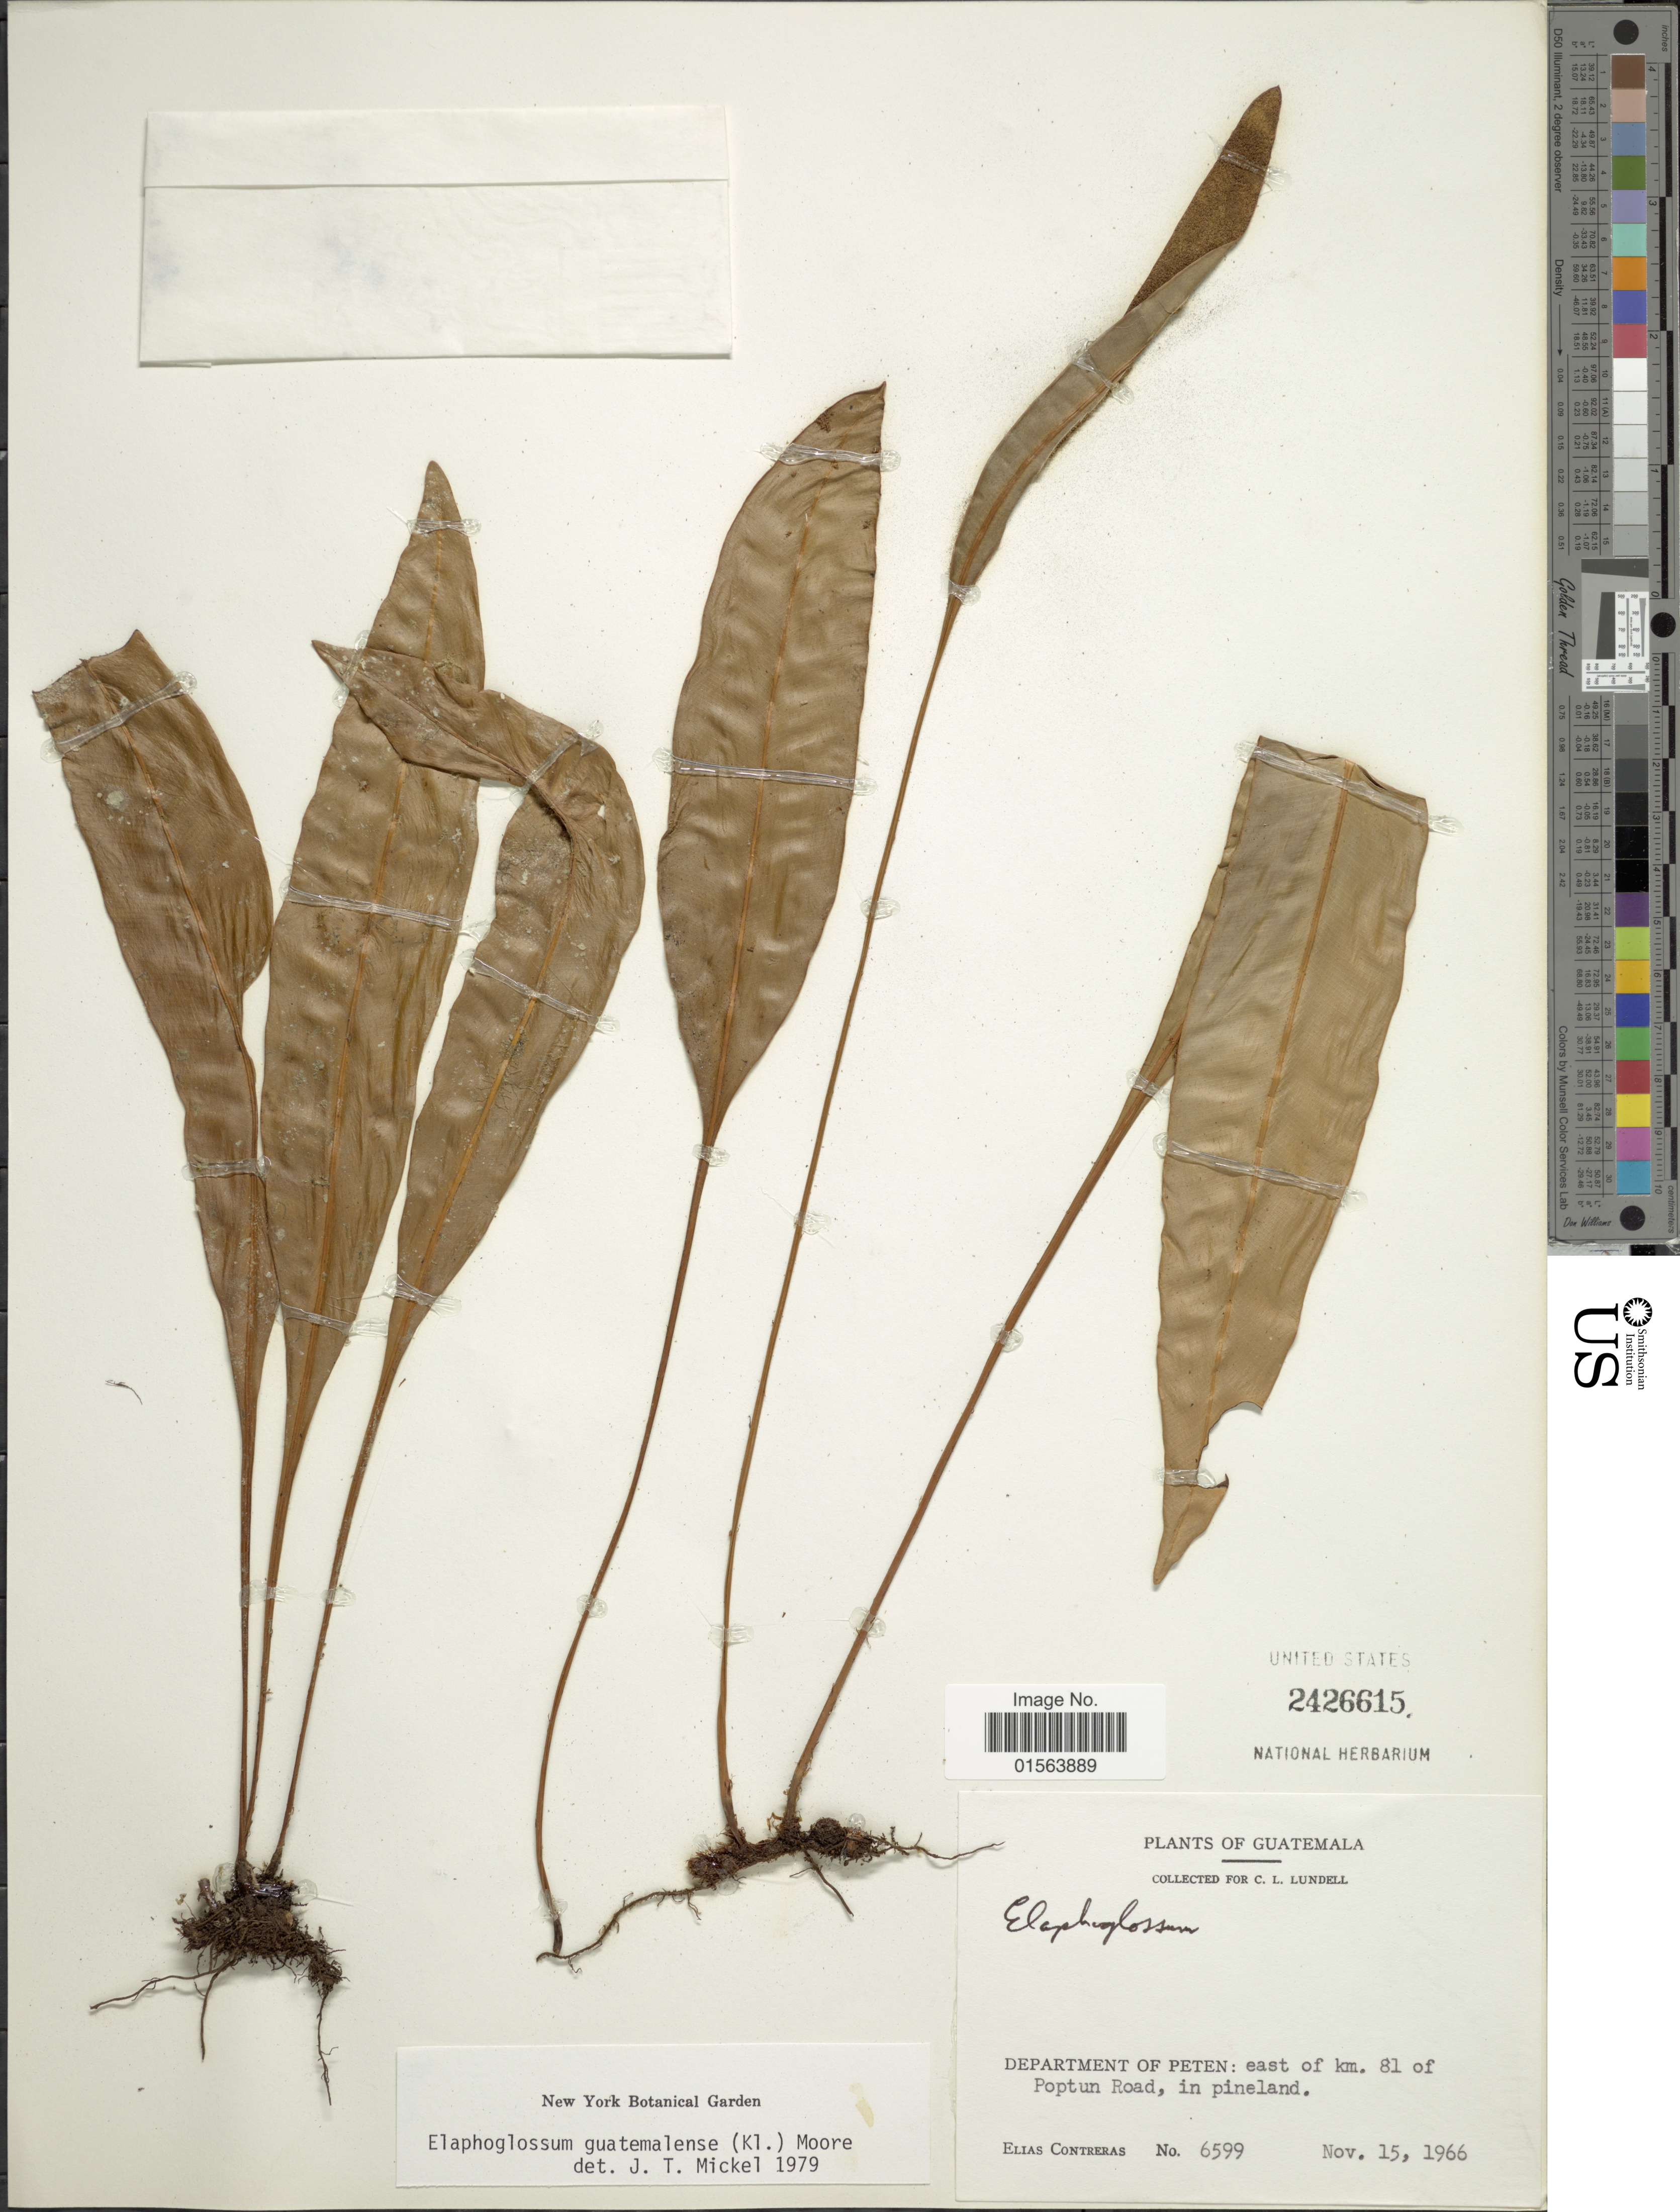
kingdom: Plantae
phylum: Tracheophyta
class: Polypodiopsida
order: Polypodiales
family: Dryopteridaceae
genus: Elaphoglossum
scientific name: Elaphoglossum guatemalense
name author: (Klotzsch) T. Moore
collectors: E. Contreras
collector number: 6599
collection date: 1966-11-15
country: Guatemala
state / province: El Petén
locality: Department of Peten: east of km 81 of Poptun Road, in pineland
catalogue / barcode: US 2426615